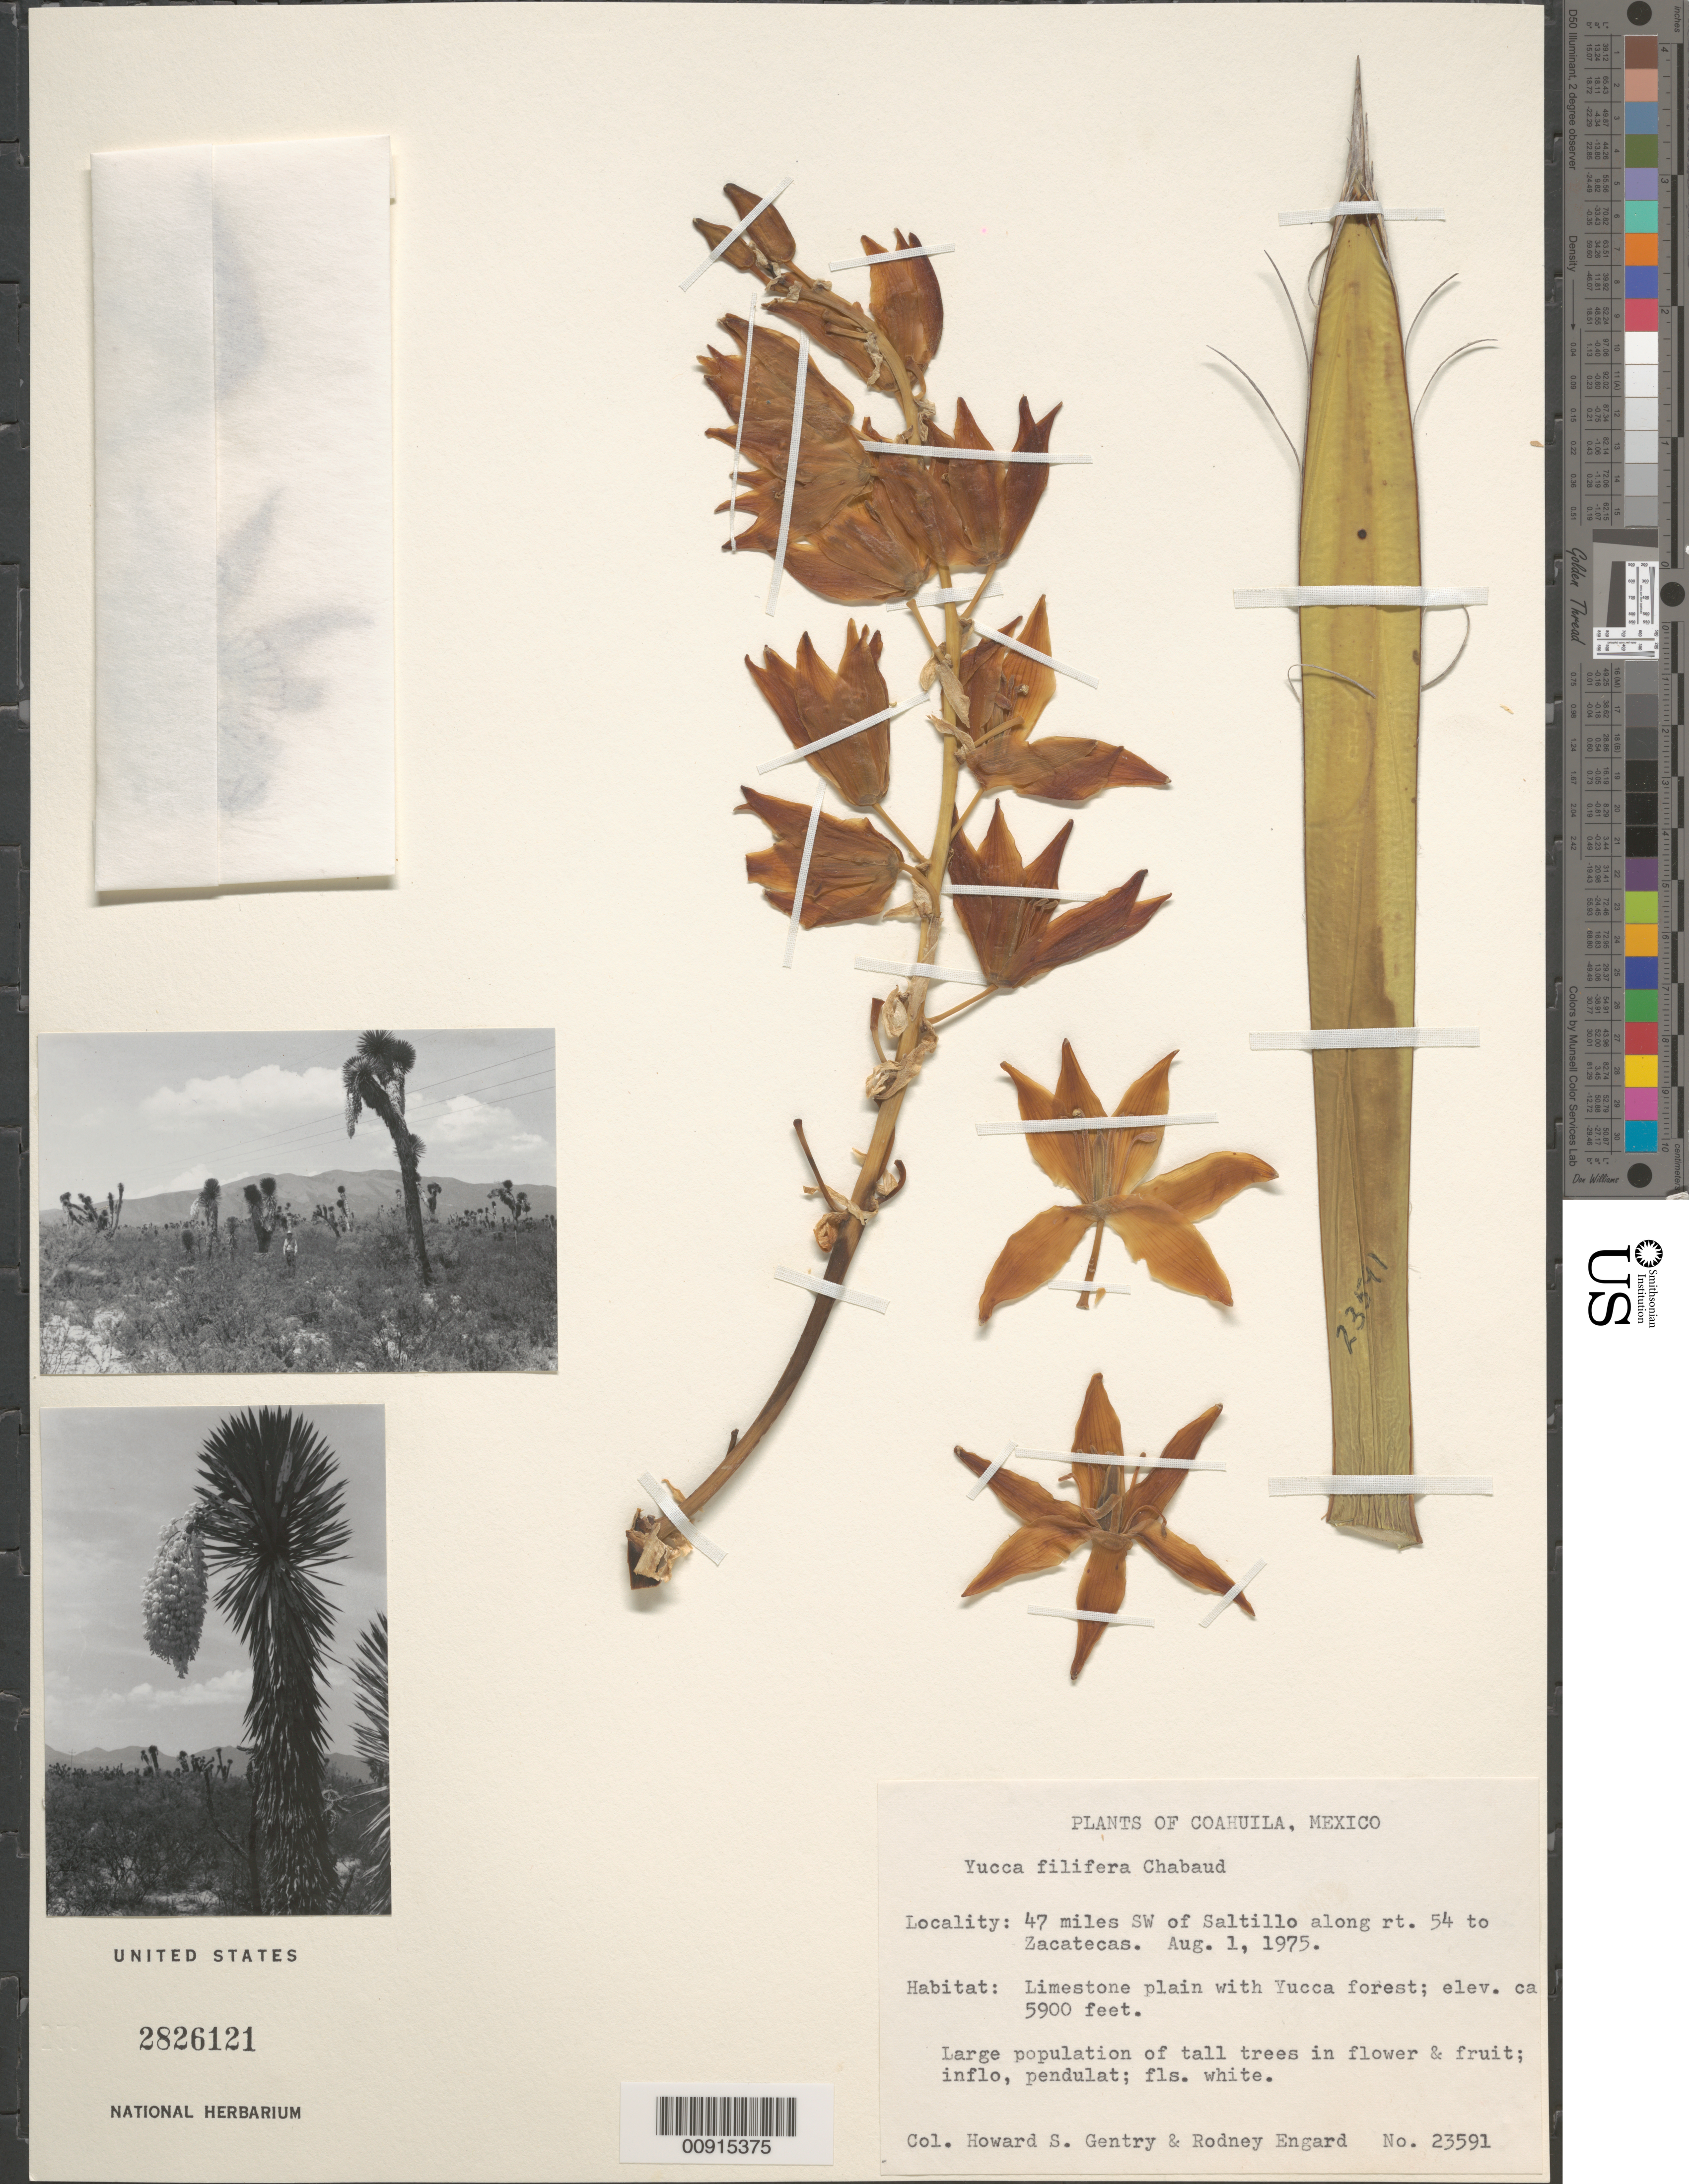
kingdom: Plantae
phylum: Tracheophyta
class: Liliopsida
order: Asparagales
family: Asparagaceae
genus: Yucca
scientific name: Yucca filifera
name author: Chabaud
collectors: H. S. Gentry & R. Engard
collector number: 23591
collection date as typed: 01 Aug 1975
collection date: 1975-08-01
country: Mexico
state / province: Coahuila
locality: Coahuila: 47 miles SW of Saltillo along rt. 54 to Zacatecas.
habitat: Limestone plain with Yucca forest.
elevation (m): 1798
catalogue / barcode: US 2826121